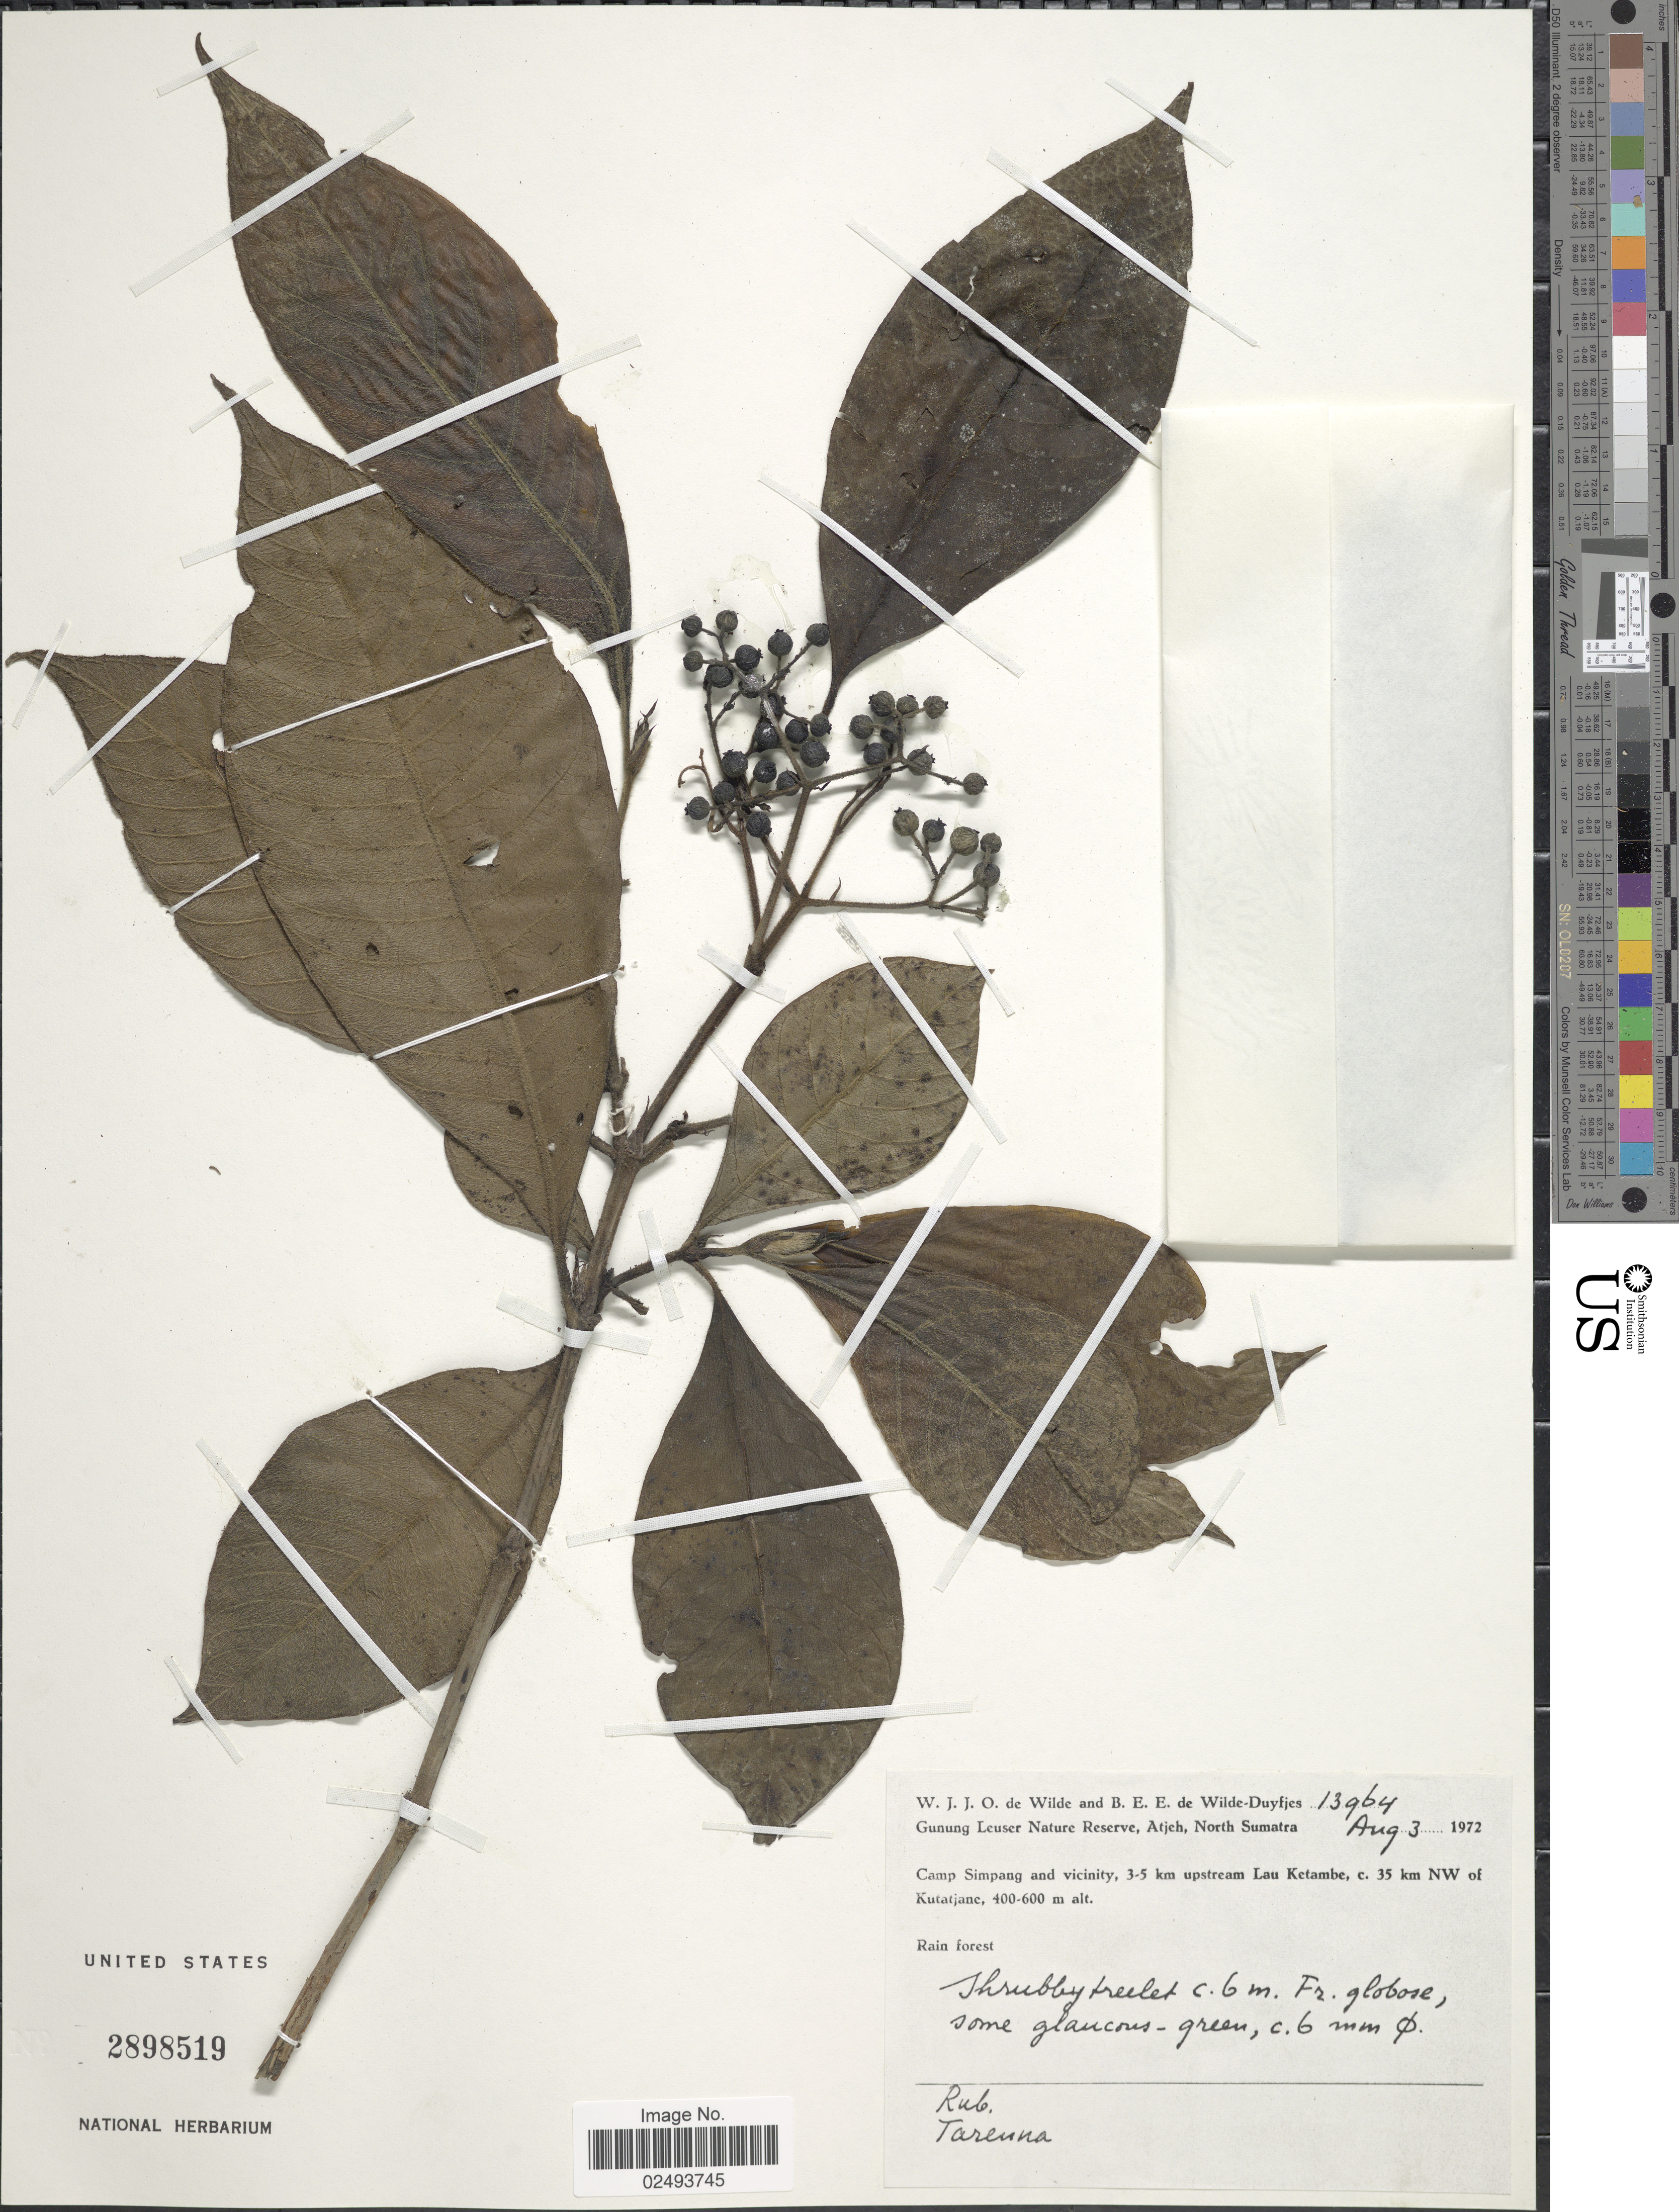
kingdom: Plantae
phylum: Tracheophyta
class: Magnoliopsida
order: Gentianales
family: Rubiaceae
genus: Tarenna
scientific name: Tarenna sp.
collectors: W. J. de Wilde & B. E. de Wilde-Duyfjes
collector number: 13964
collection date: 1972-08-03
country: Indonesia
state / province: Sumatra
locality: Gunung Leuser Nature Reserve, Atjeh, North Sumatra, Camp Simpang and vicinity, 3-5 km upstream Lau Ketambe, 35 km NW of Jutatjane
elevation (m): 400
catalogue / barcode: US 2898519